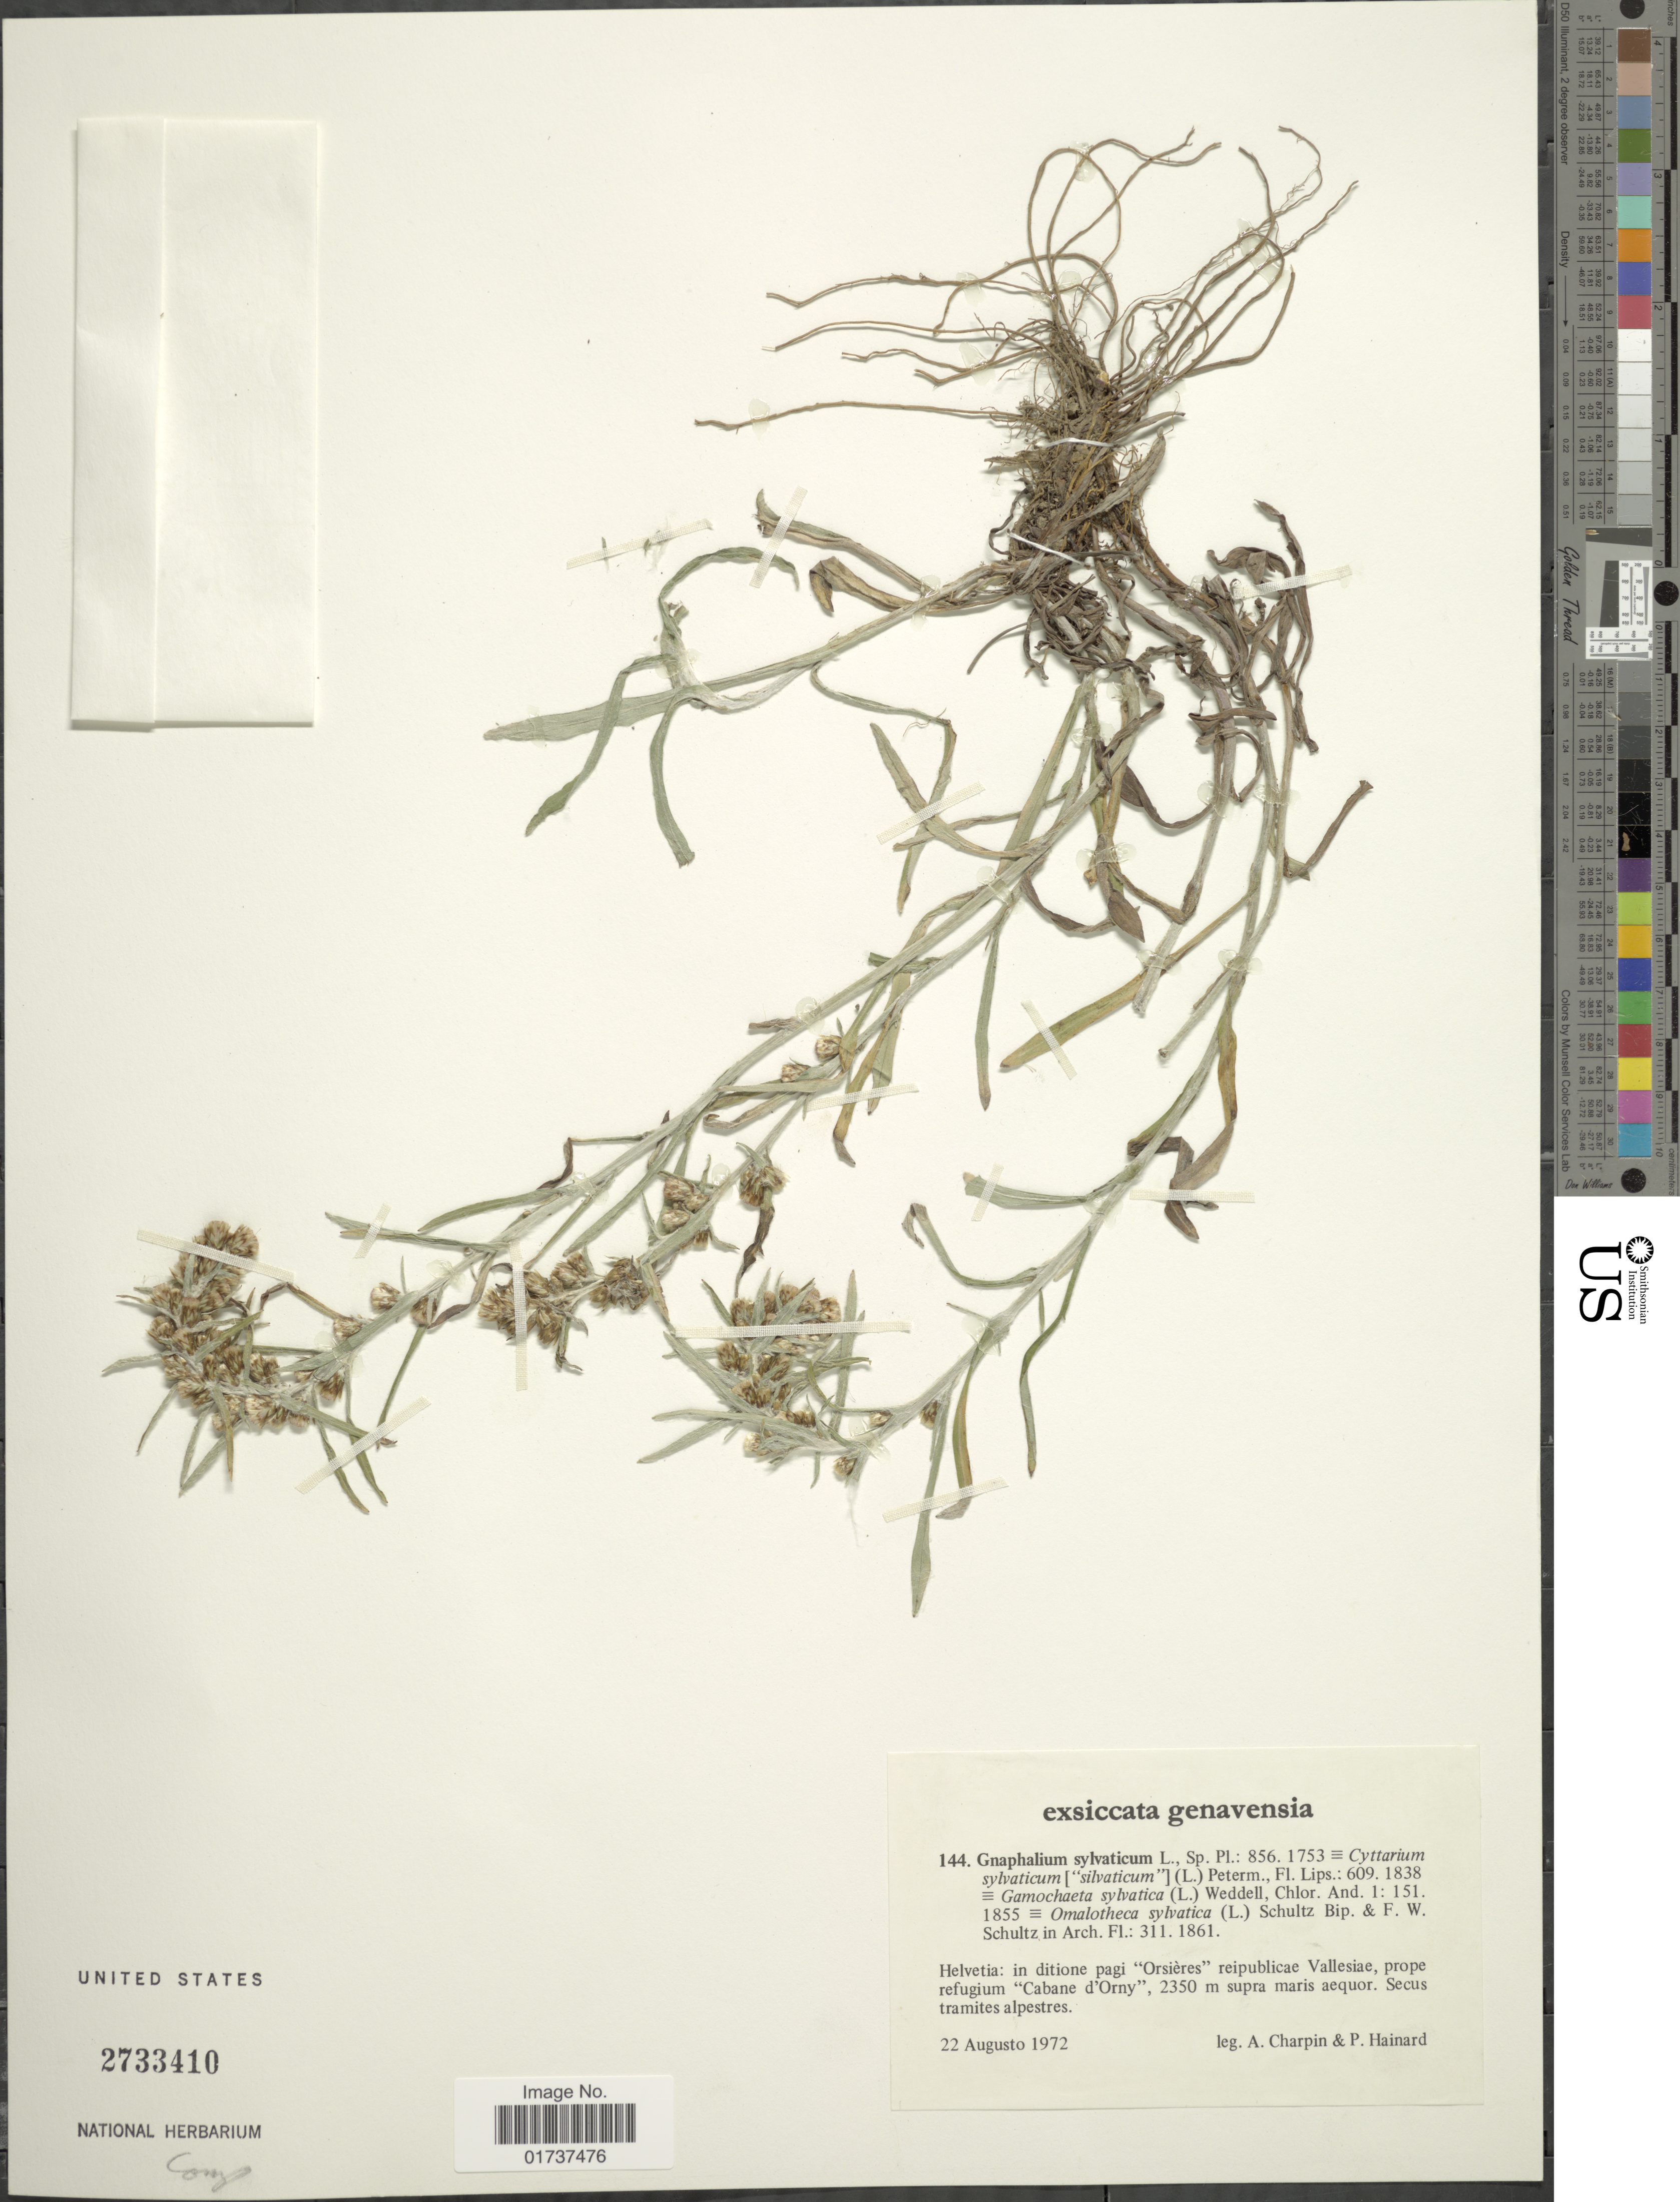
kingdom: Plantae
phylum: Tracheophyta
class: Magnoliopsida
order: Asterales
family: Asteraceae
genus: Gnaphalium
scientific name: Gnaphalium sylvaticum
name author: L.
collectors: A. Charpin & P. Hainard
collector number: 144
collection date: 1972-08-22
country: Switzerland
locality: Genavensia, Helvetia: in ditione pagi "Orsieres" reipublicae Vallesiae, prope refugium "Cabane d'Orny"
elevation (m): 2350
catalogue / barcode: US 2733410